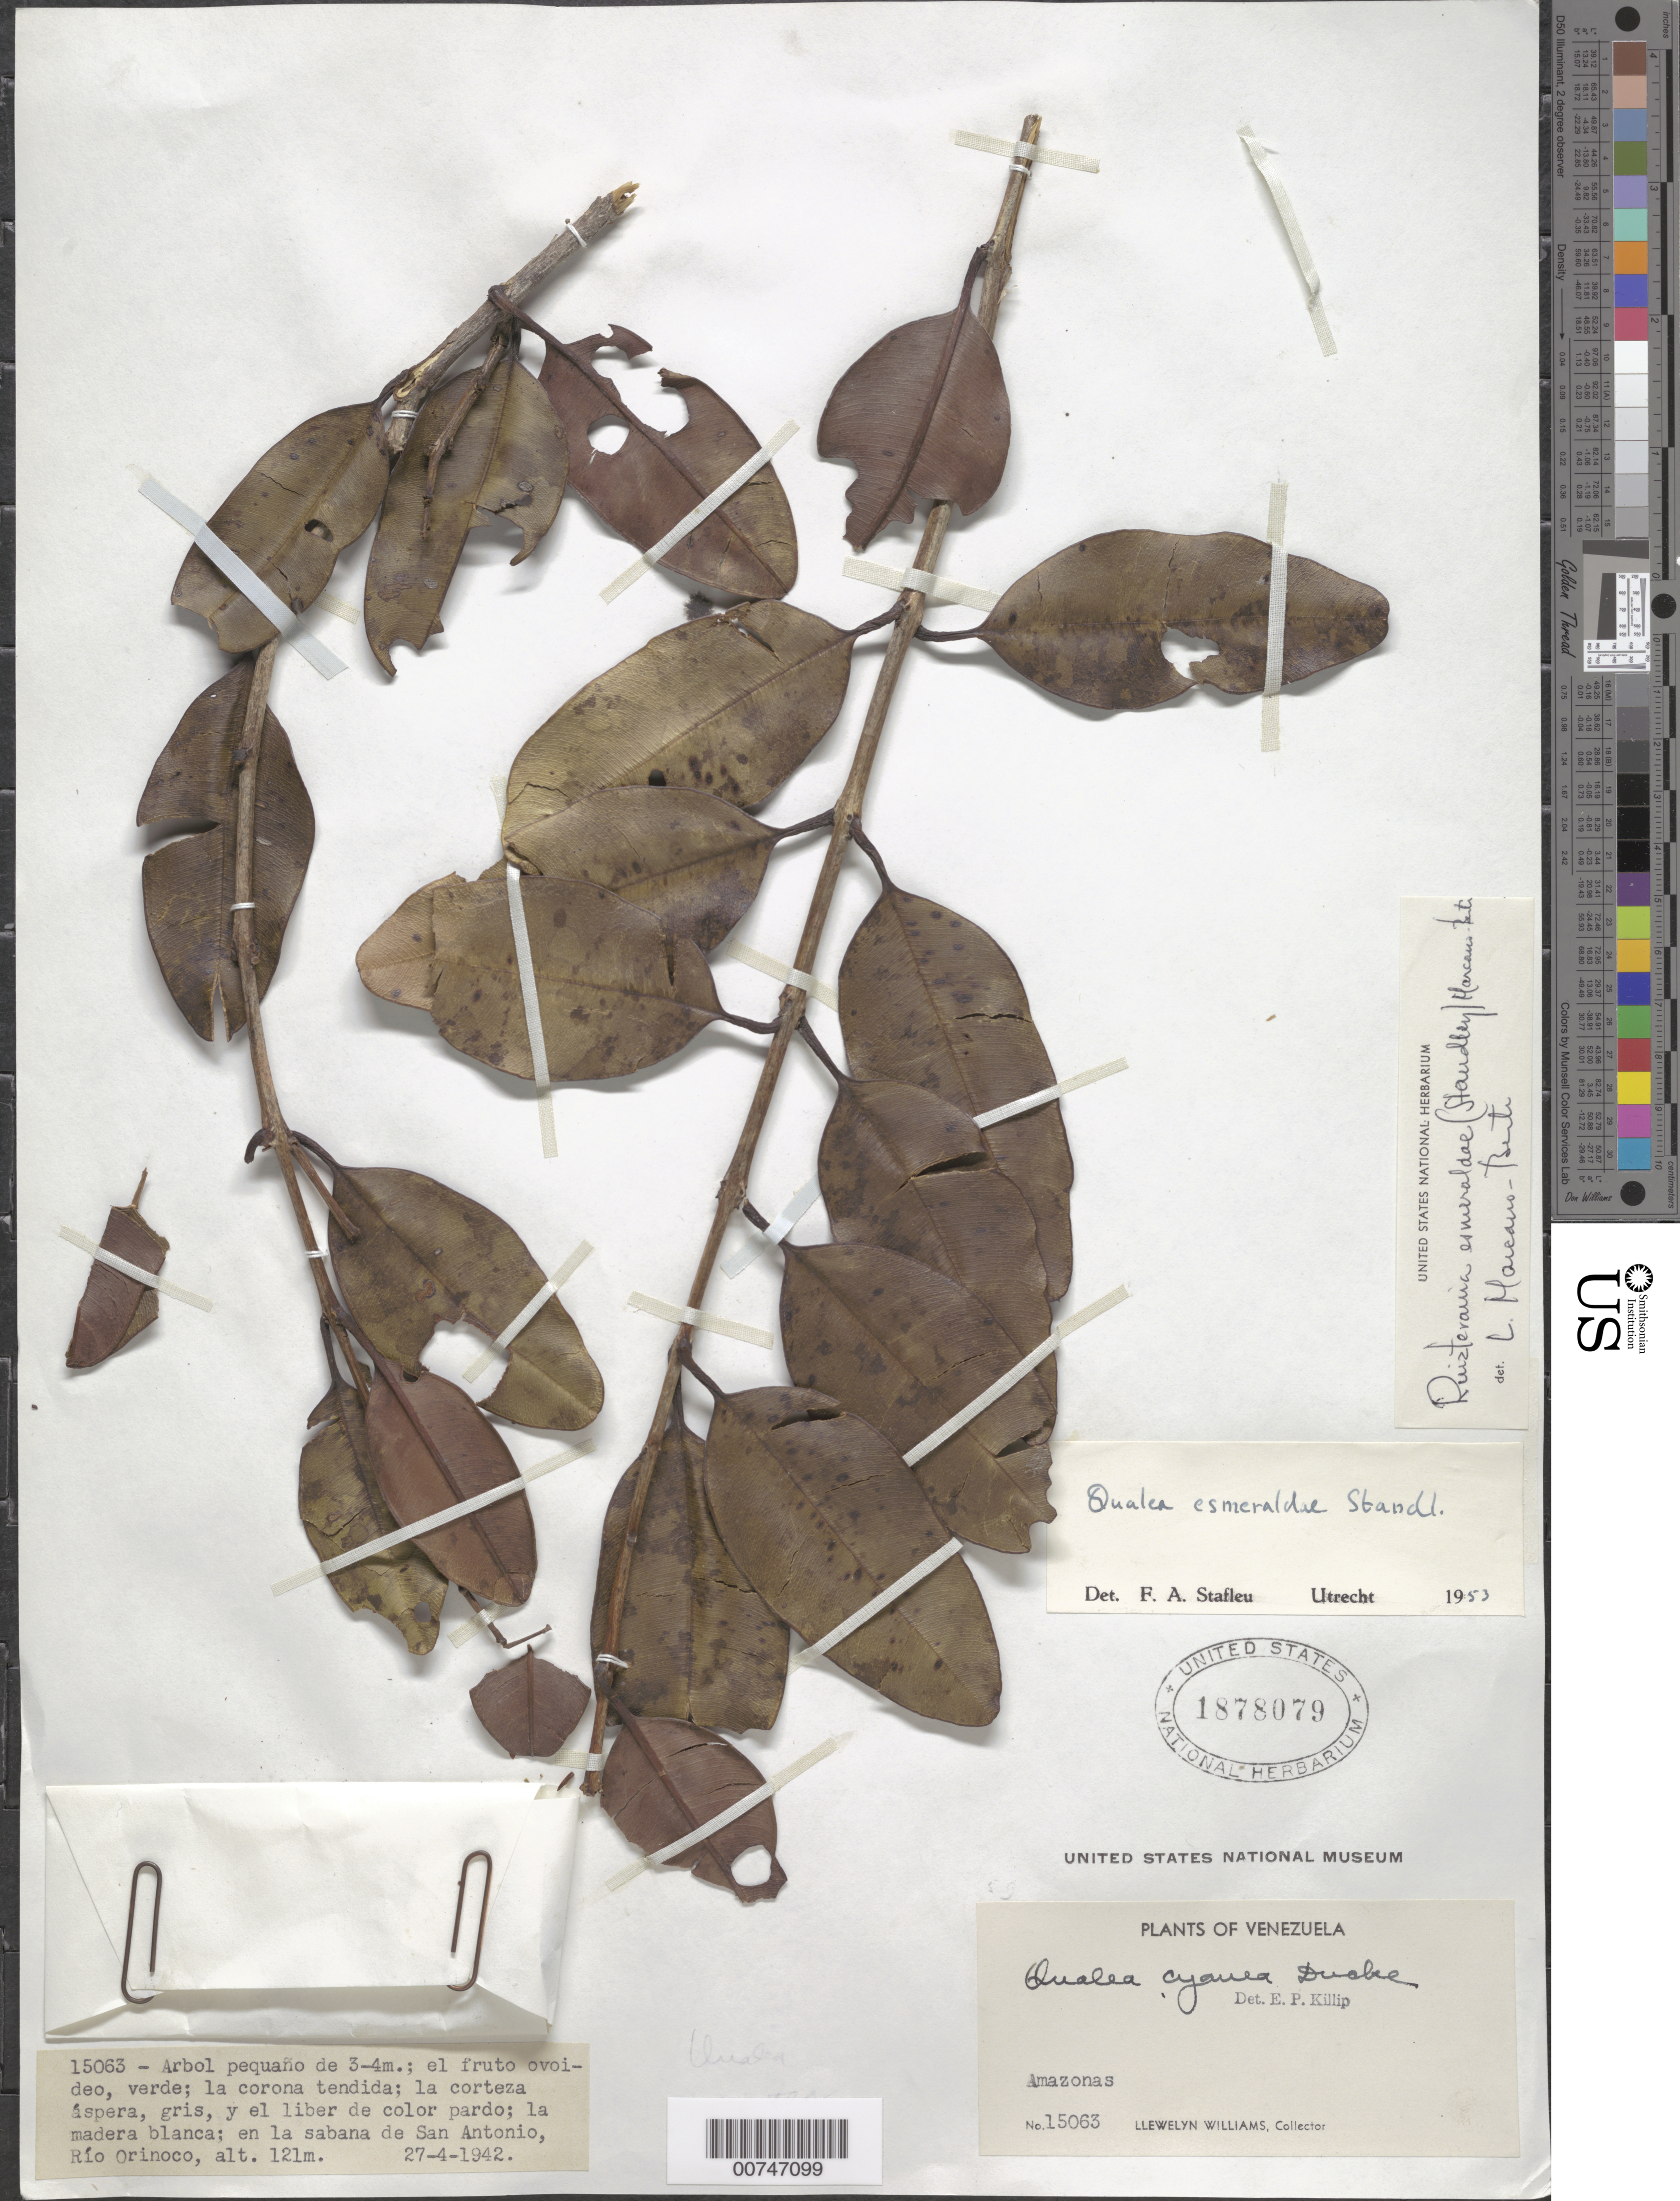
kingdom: Plantae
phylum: Tracheophyta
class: Magnoliopsida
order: Myrtales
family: Vochysiaceae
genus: Ruizterania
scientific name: Ruizterania esmeraldae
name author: (Standl.) Marc.-Berti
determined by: Marcano-Berti, L.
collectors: Ll. Williams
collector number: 15063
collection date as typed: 27-Apr-42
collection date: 1942-04-27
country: Venezuela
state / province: Amazonas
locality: San Antonio, Río Orinoco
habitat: Savanna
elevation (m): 121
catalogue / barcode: US 1878079